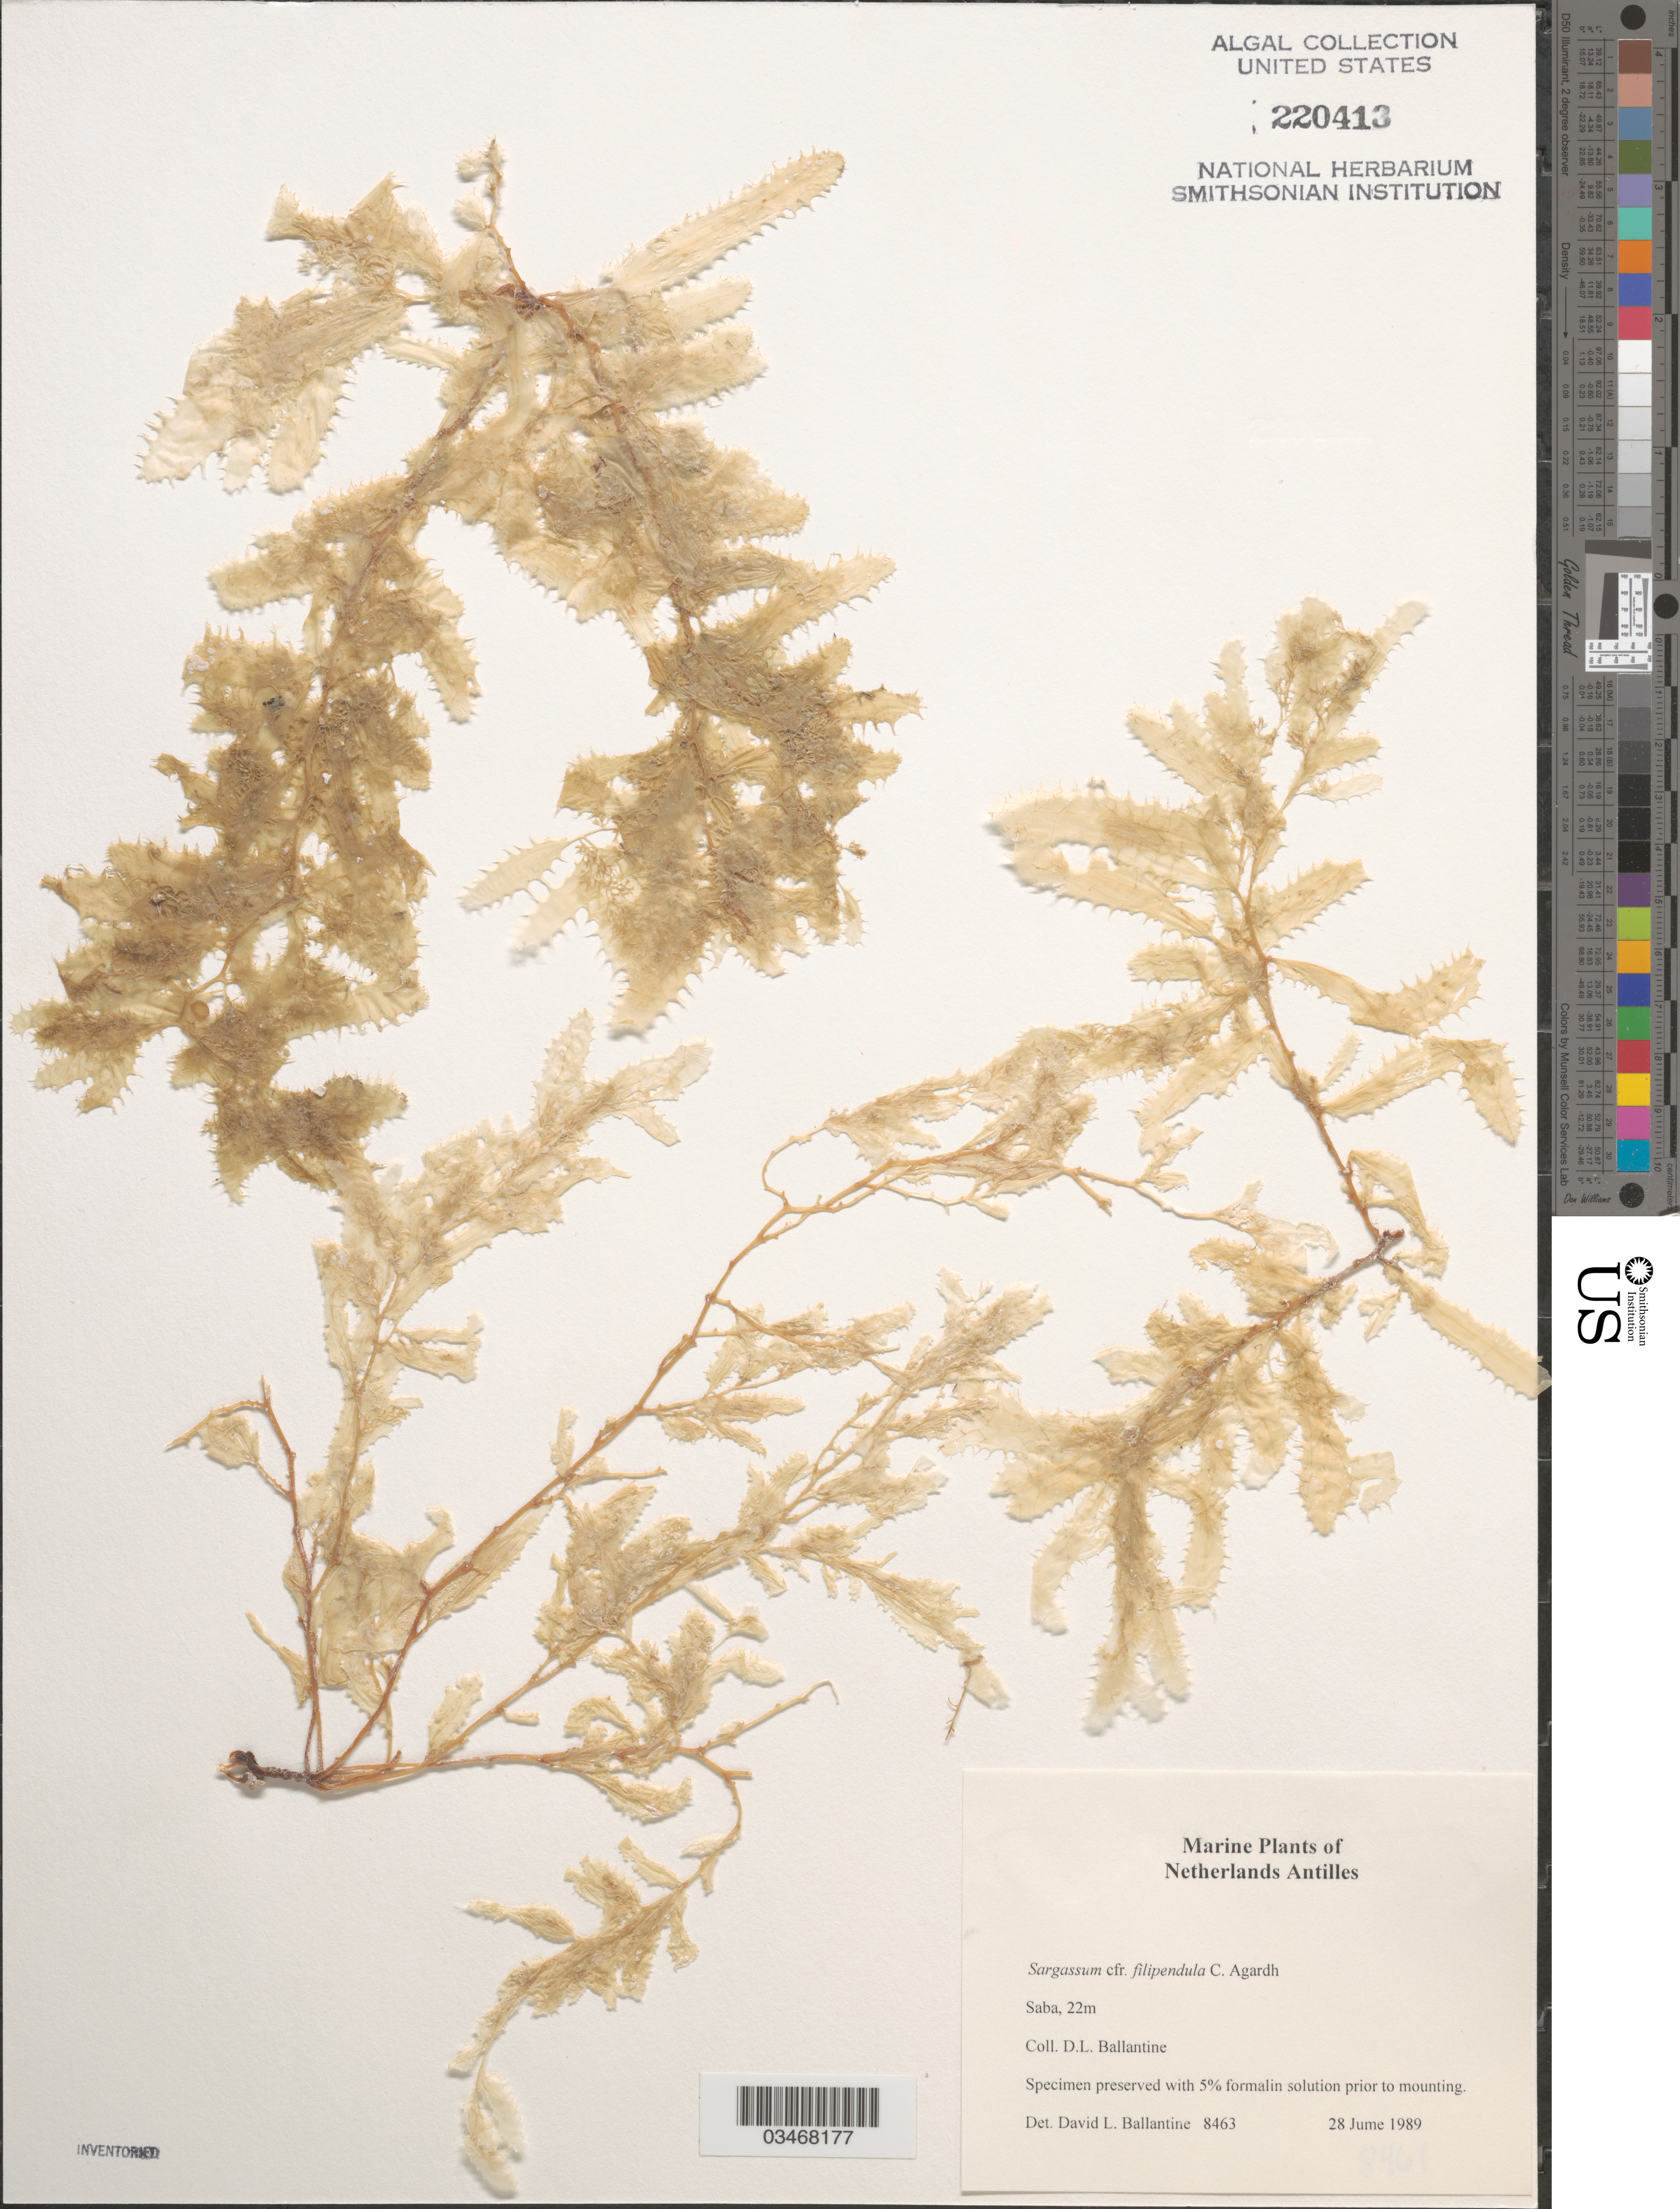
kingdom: Chromista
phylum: Ochrophyta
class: Phaeophyceae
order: Fucales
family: Sargassaceae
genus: Sargassum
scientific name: Sargassum filipendula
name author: C. Agardh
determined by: Ballantine, D. L.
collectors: D.L. Ballantine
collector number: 8463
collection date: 1989-06-28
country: Netherlands Antilles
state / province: Saba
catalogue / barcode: US 220413